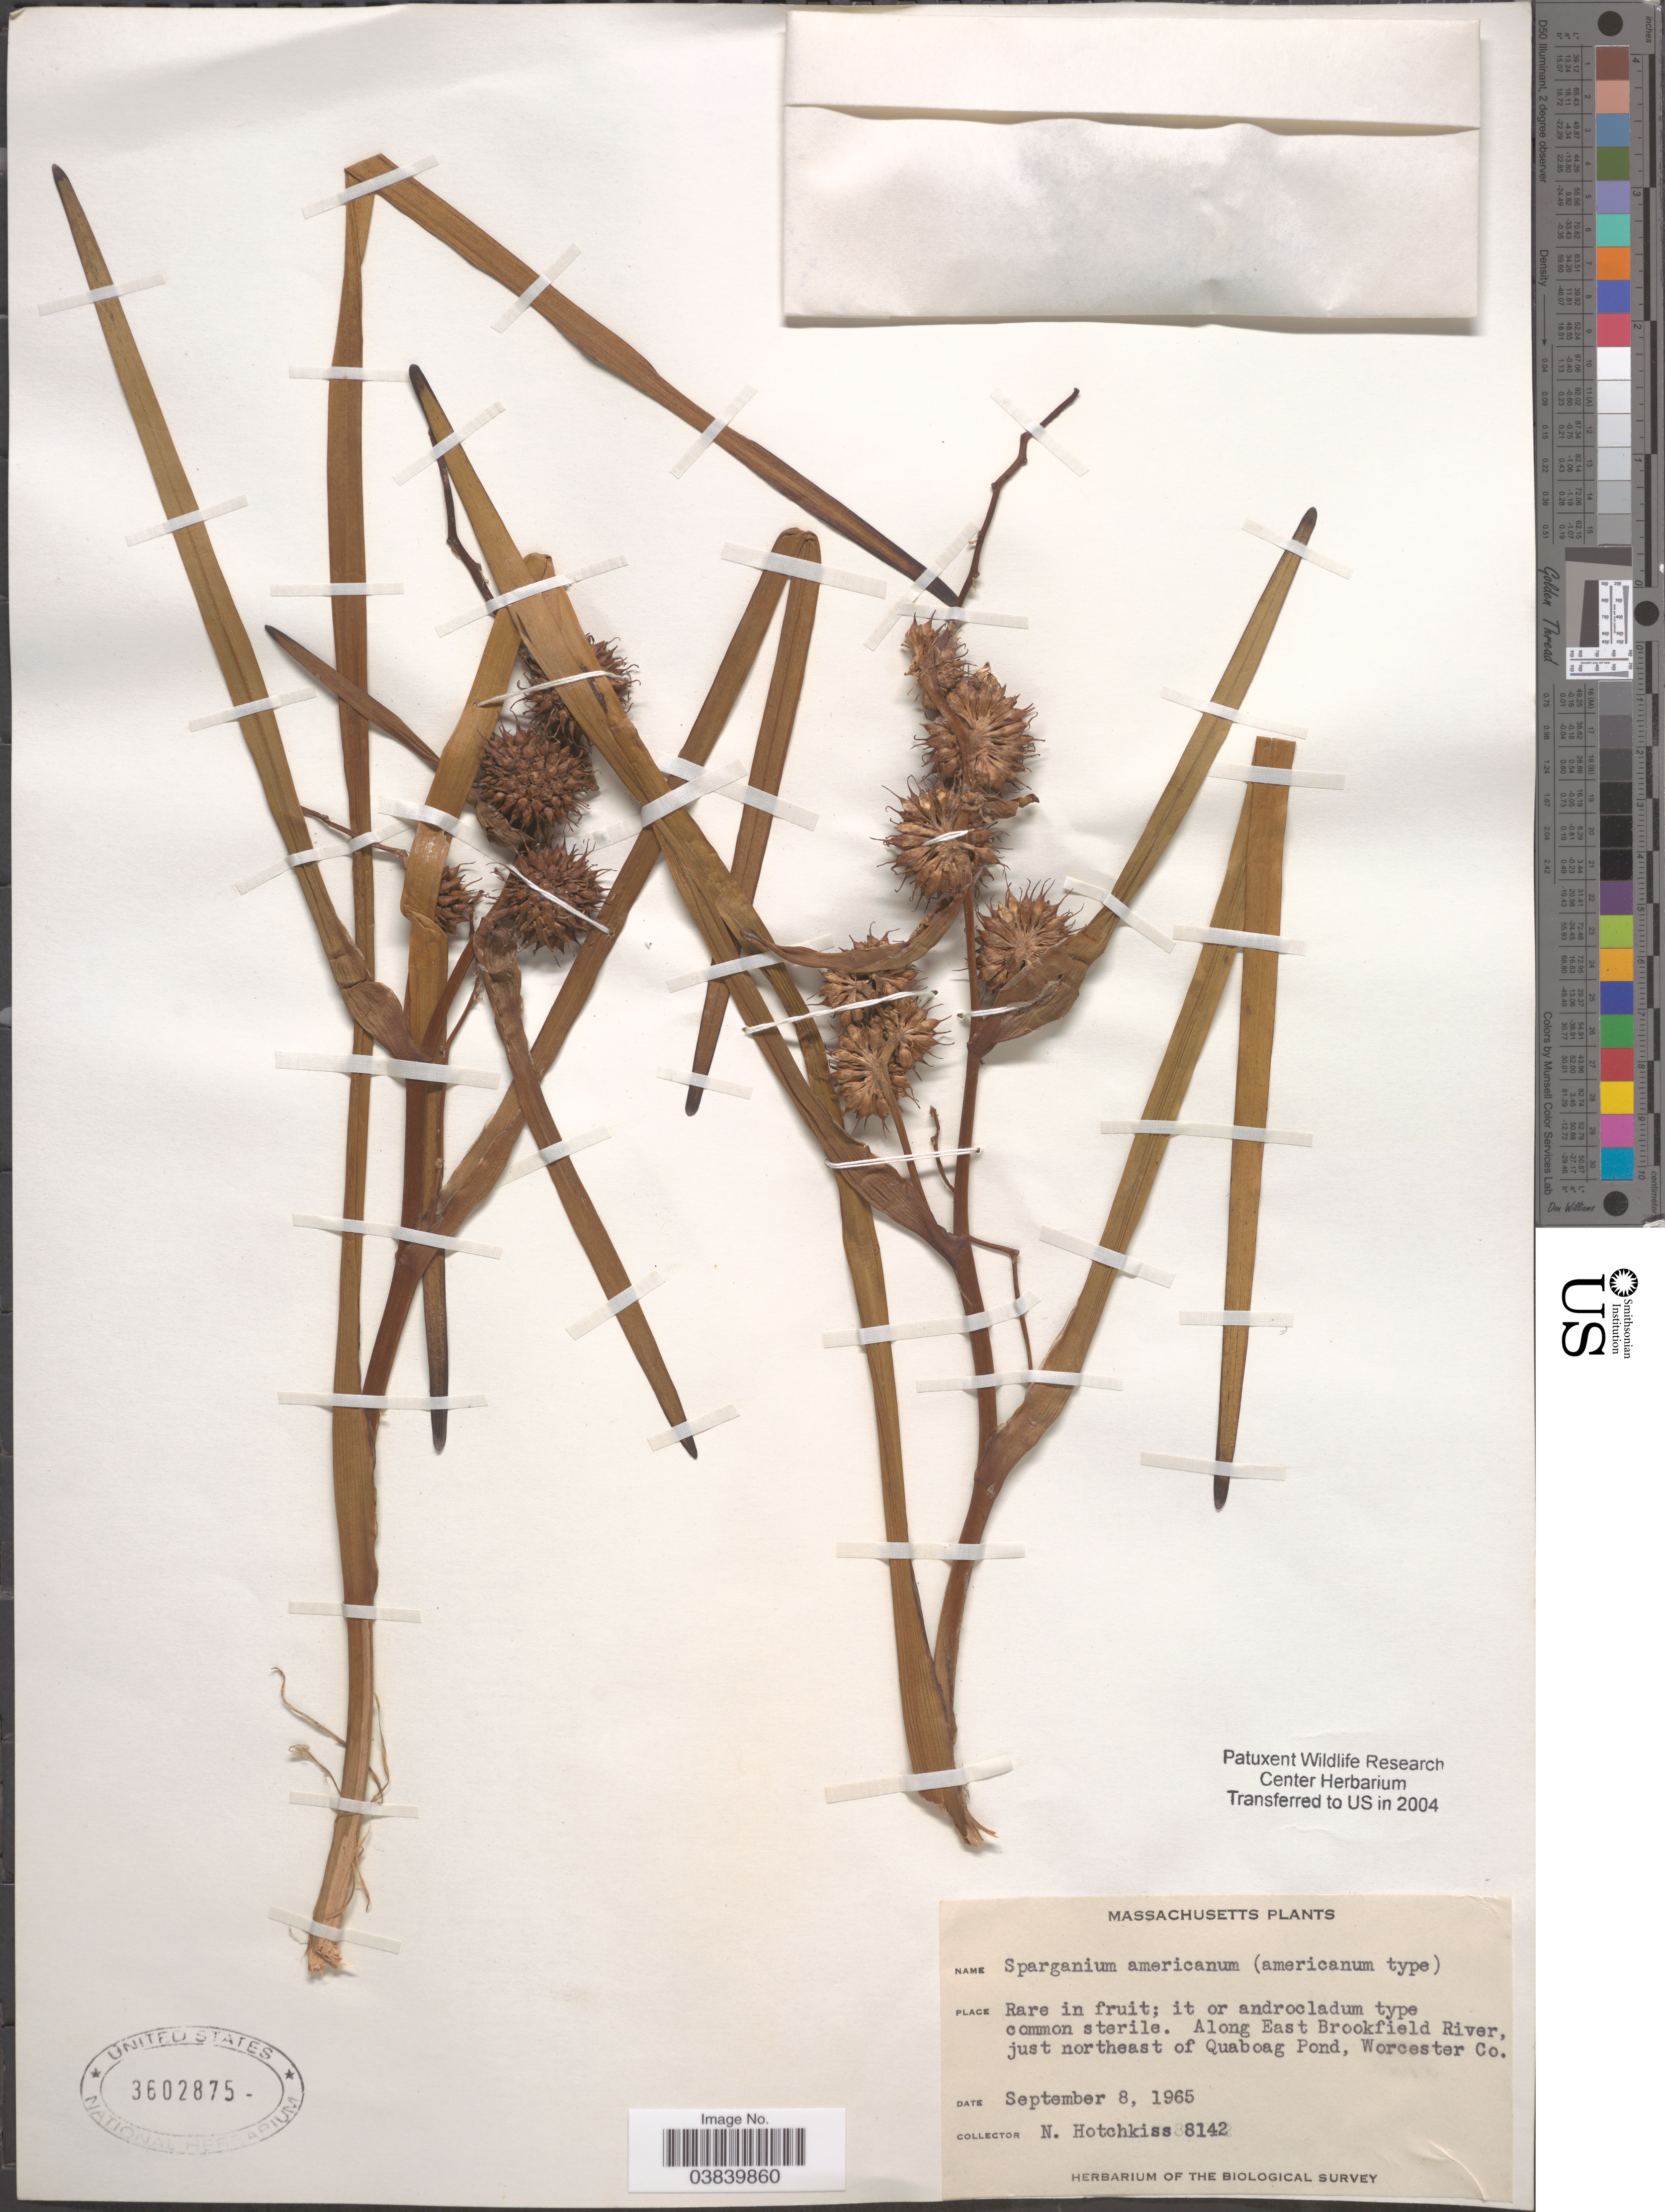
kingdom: Plantae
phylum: Tracheophyta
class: Liliopsida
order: Poales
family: Typhaceae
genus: Sparganium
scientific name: Sparganium americanum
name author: Nutt.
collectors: N. Hotchkiss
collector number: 8142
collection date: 1965-09-08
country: United States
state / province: Massachusetts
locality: Along East Brookfield River, just northeast of Quaboag Pond, Worcester Co.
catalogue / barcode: US 3602875